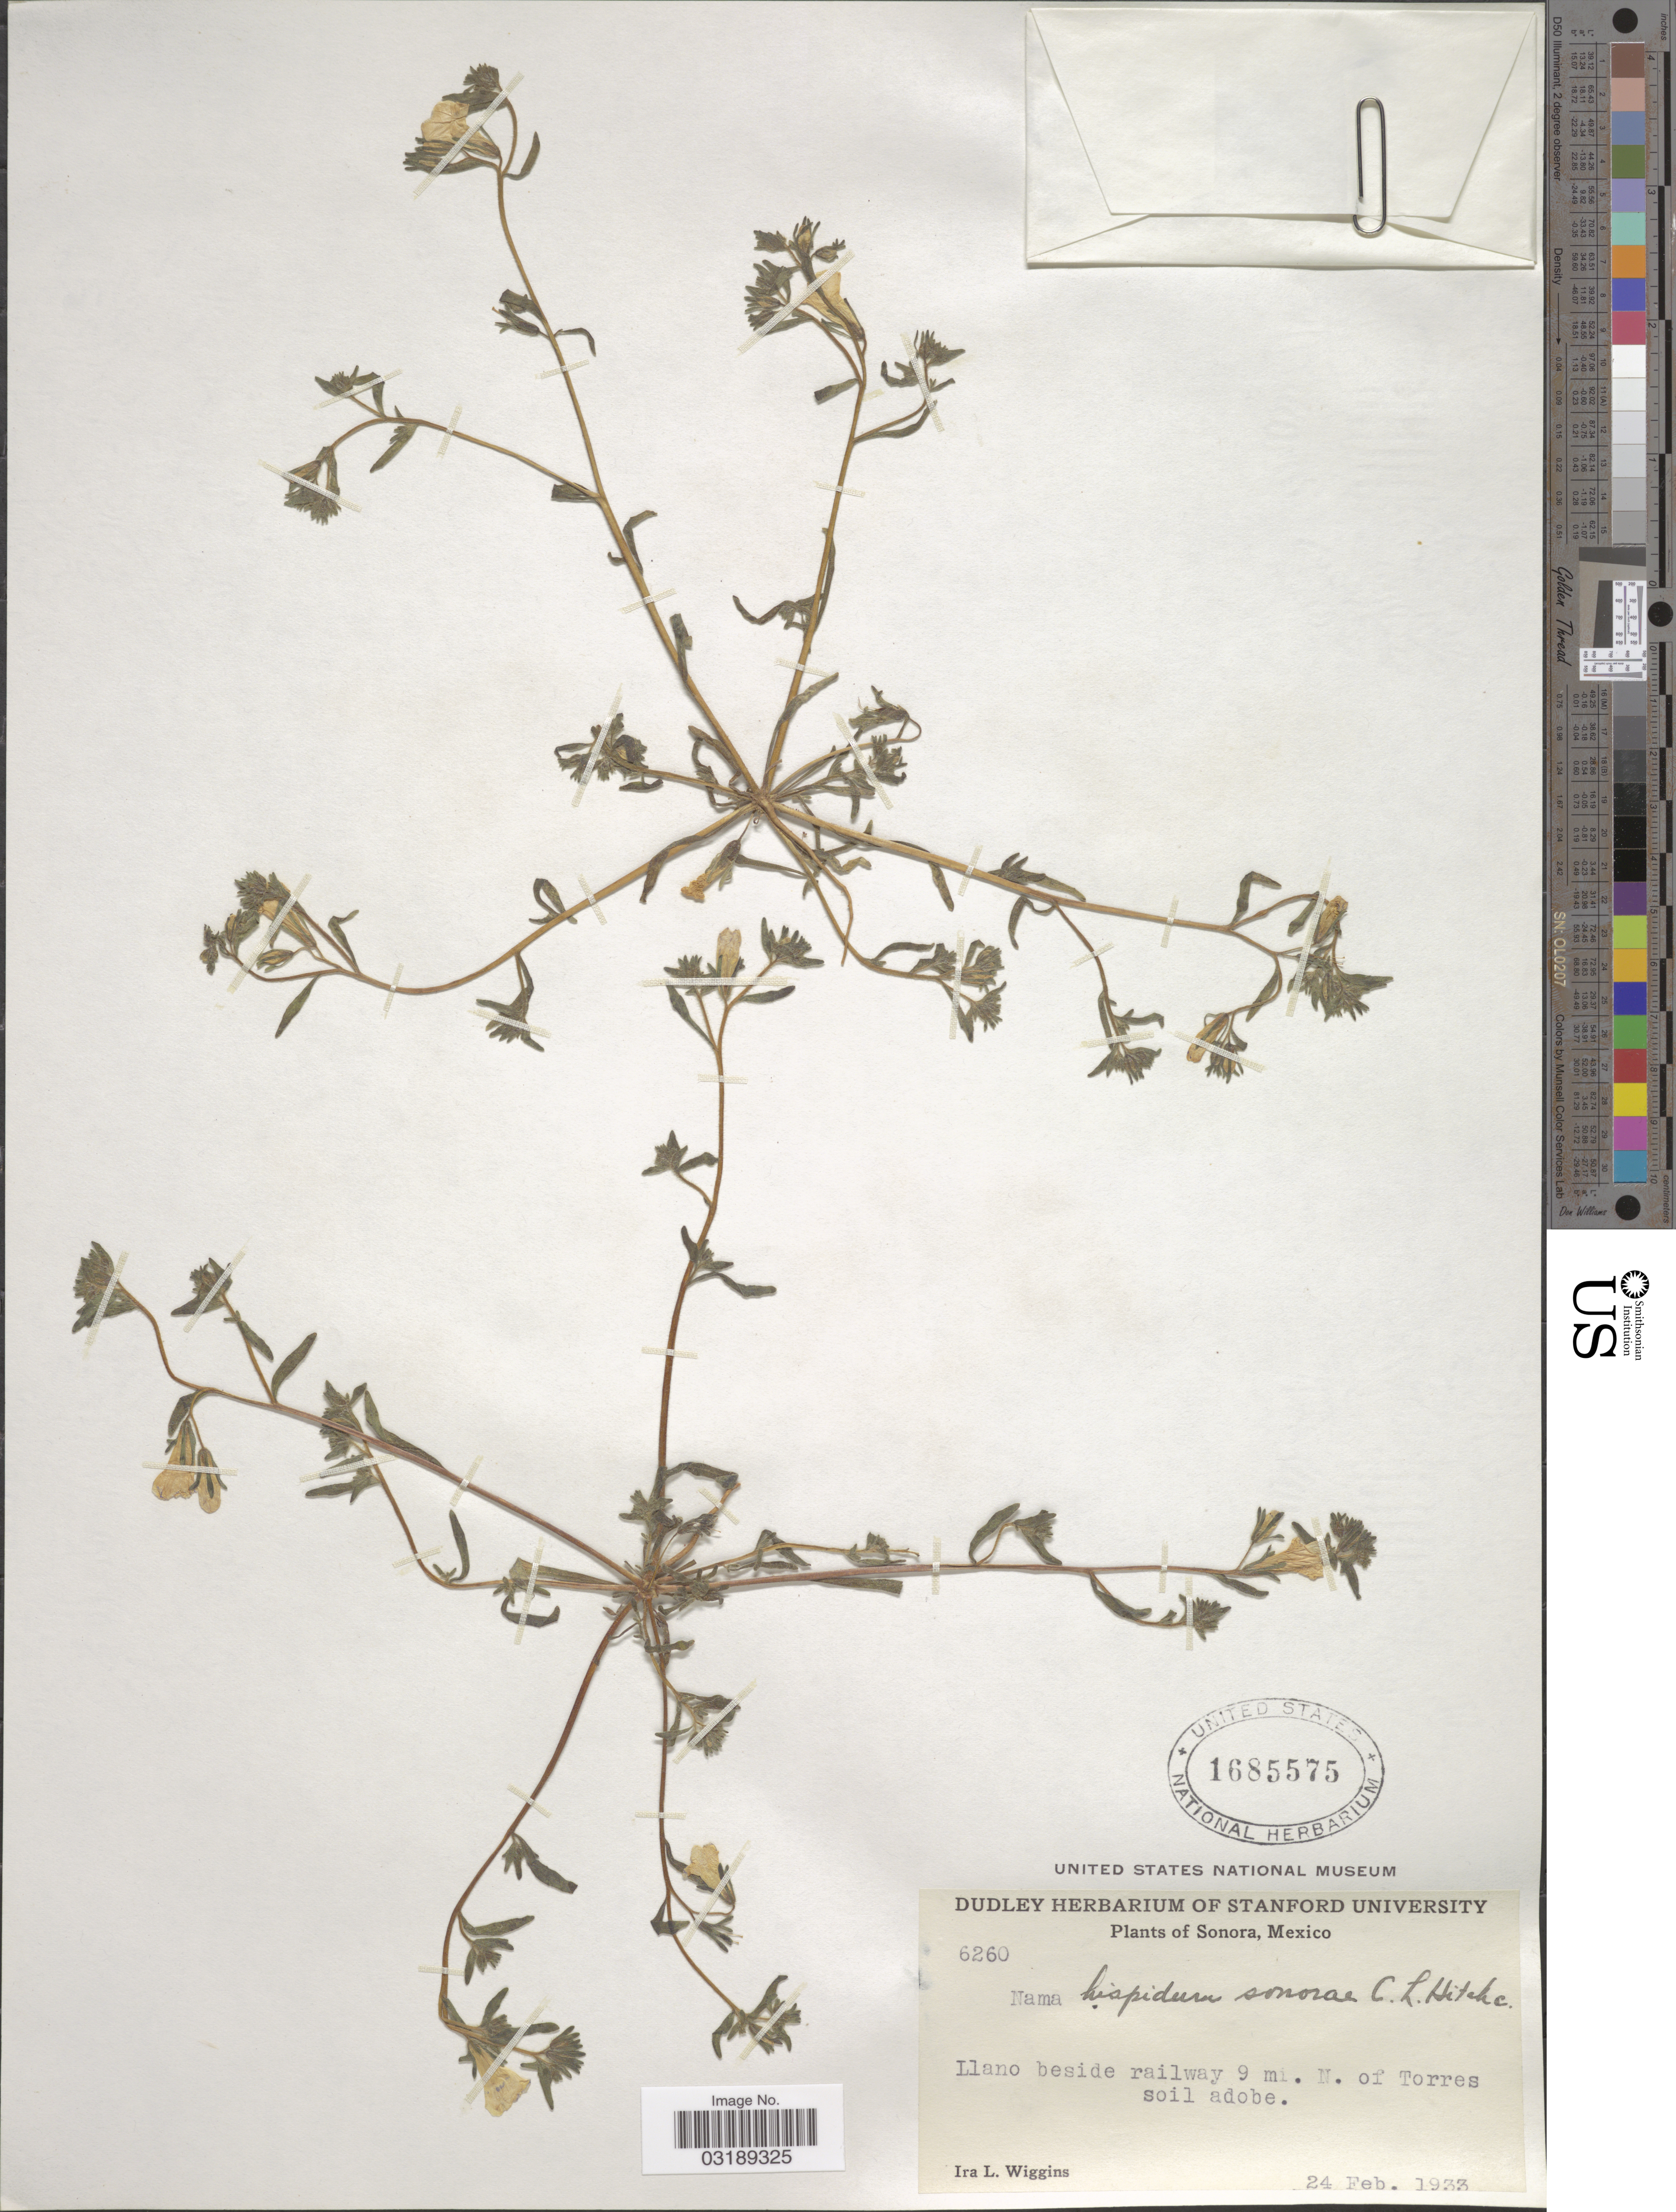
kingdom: Plantae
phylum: Tracheophyta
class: Magnoliopsida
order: Boraginales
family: Namaceae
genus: Nama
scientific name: Nama hispida var. sonorae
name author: C.L. Hitchc.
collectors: I. L. Wiggins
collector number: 6260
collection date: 1933-02-24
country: Mexico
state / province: Sonora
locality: Llano beside railway 9 mi. N. of Torres soil abobe.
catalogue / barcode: US 1685575